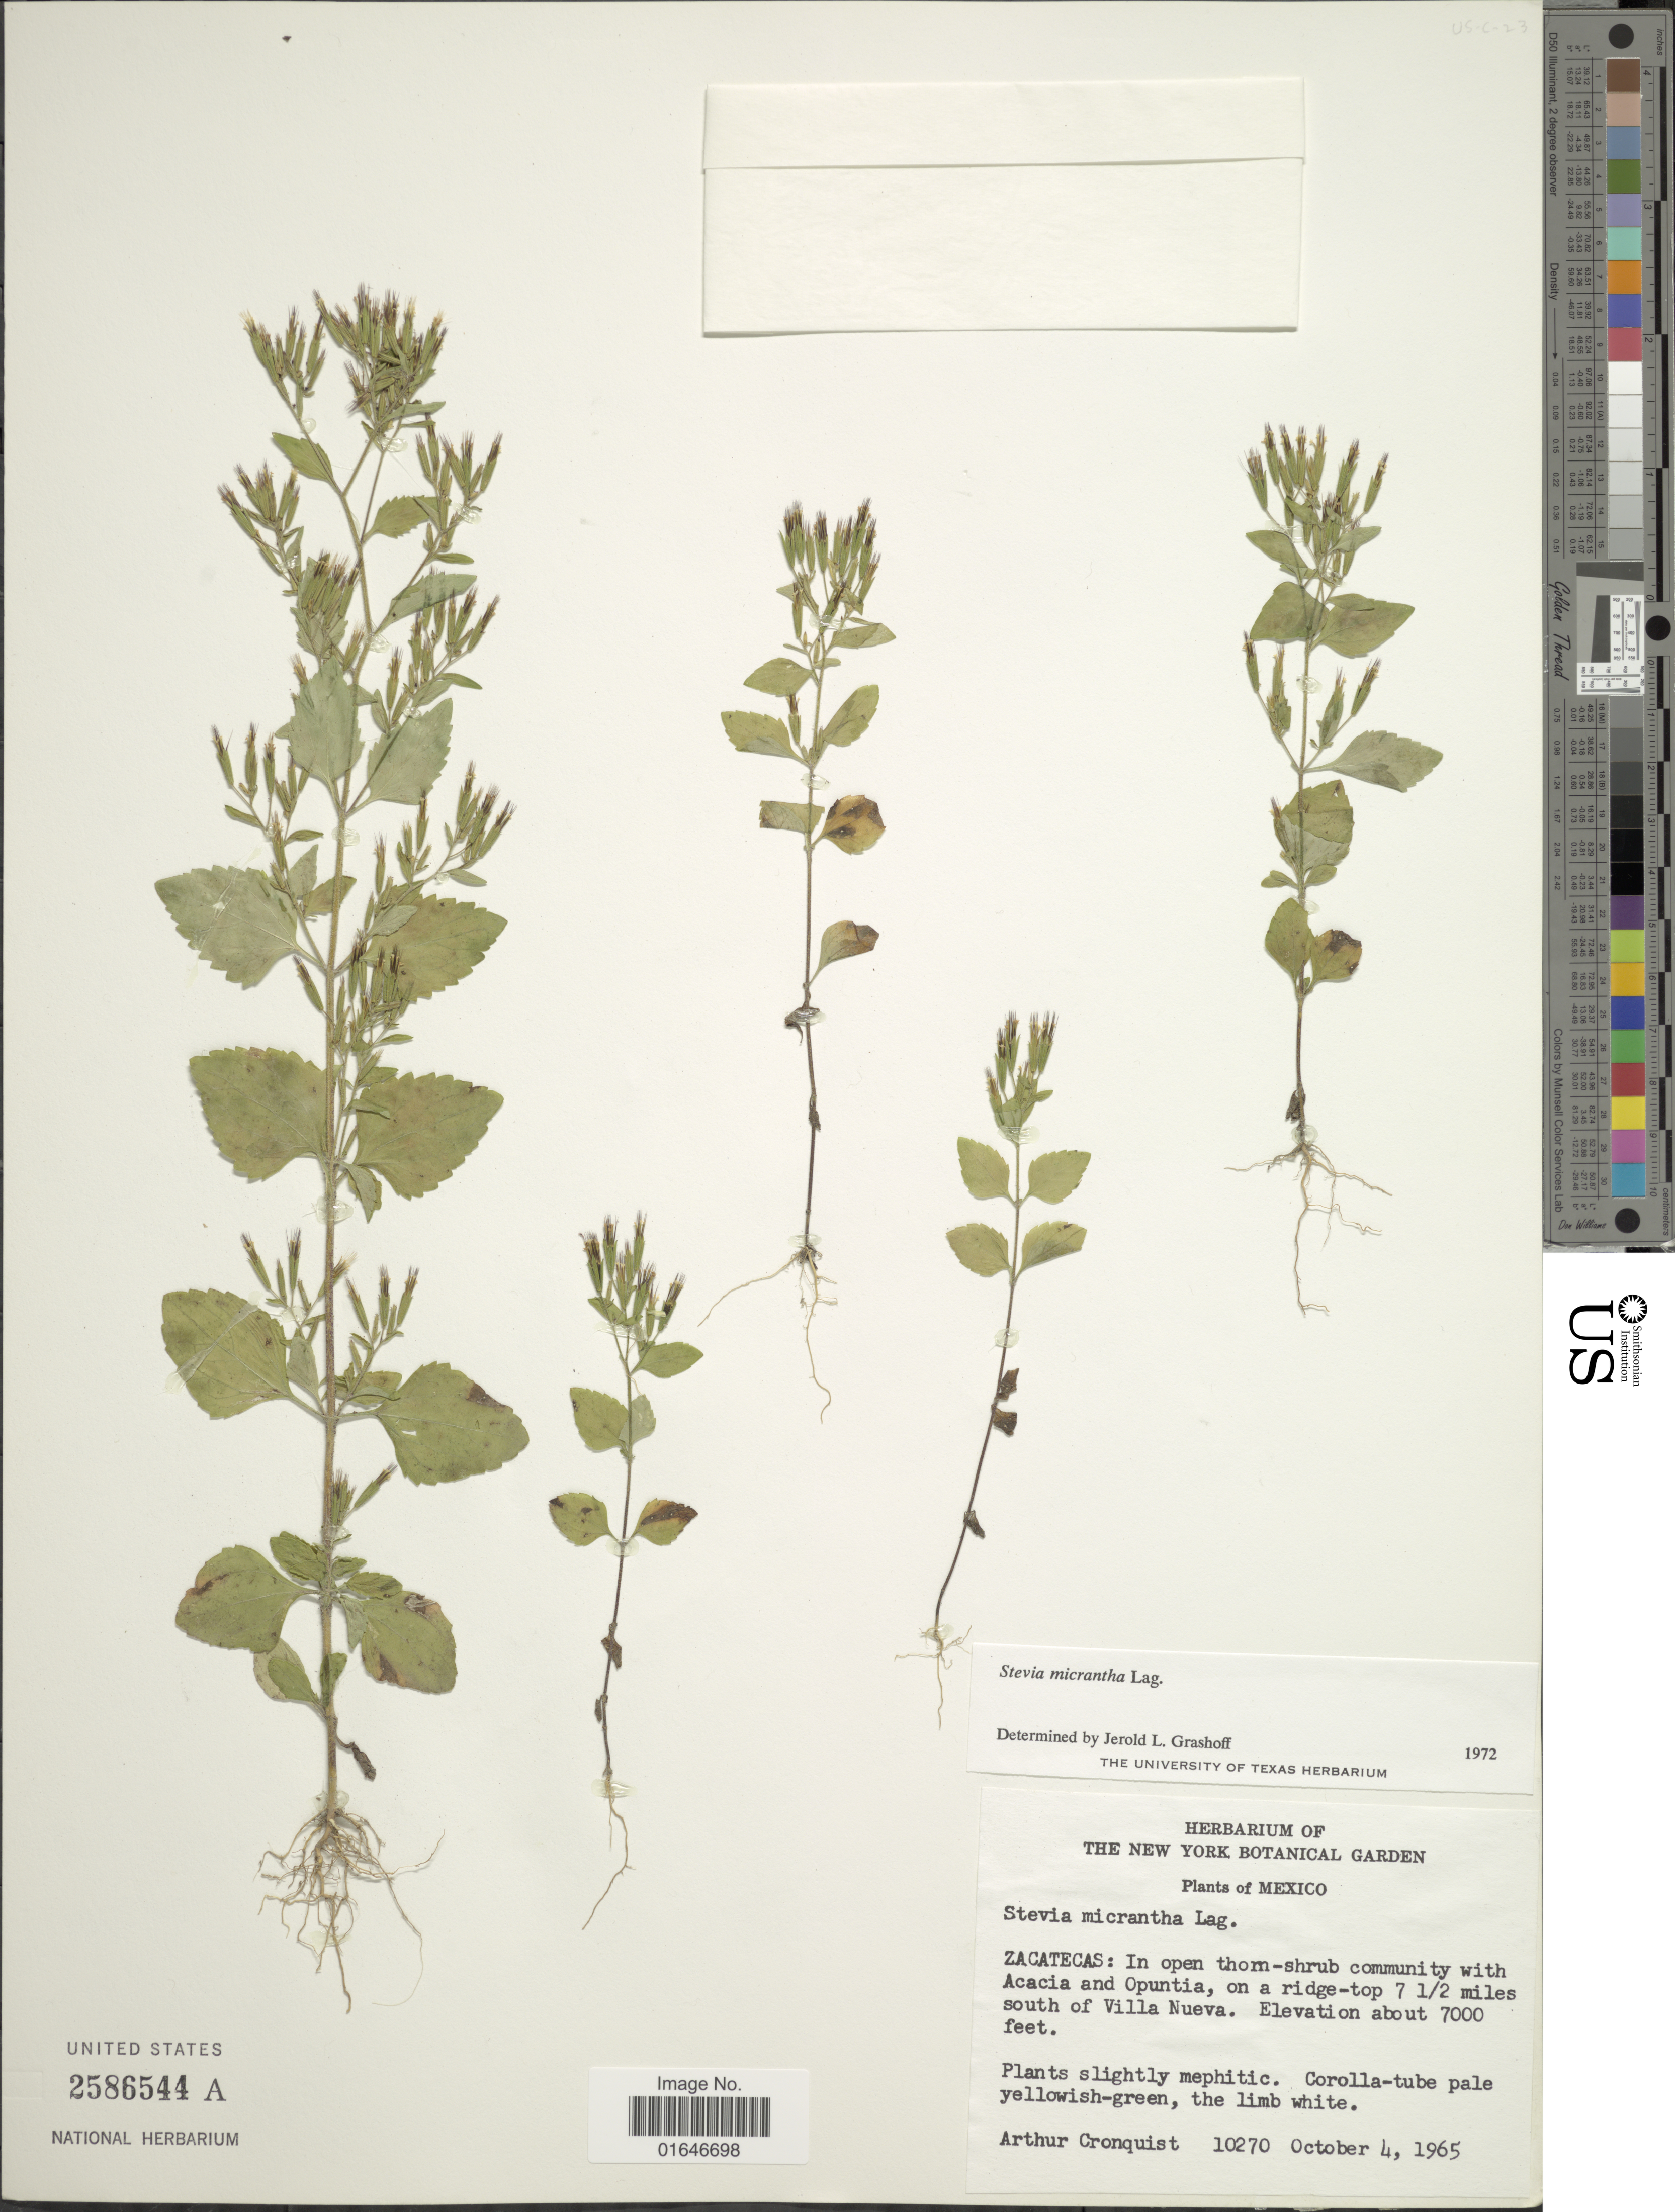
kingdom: Plantae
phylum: Tracheophyta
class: Magnoliopsida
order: Asterales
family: Asteraceae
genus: Stevia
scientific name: Stevia micrantha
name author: Lag.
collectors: A. J. Cronquist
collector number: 10270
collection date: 1965-10-04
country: Mexico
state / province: Zacatecas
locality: In open thorn-shrub community with Acacia and Opuntia, on a ridge-top 7 1/2 miles south of Villa Nueva.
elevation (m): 2134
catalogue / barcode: US 2586544A